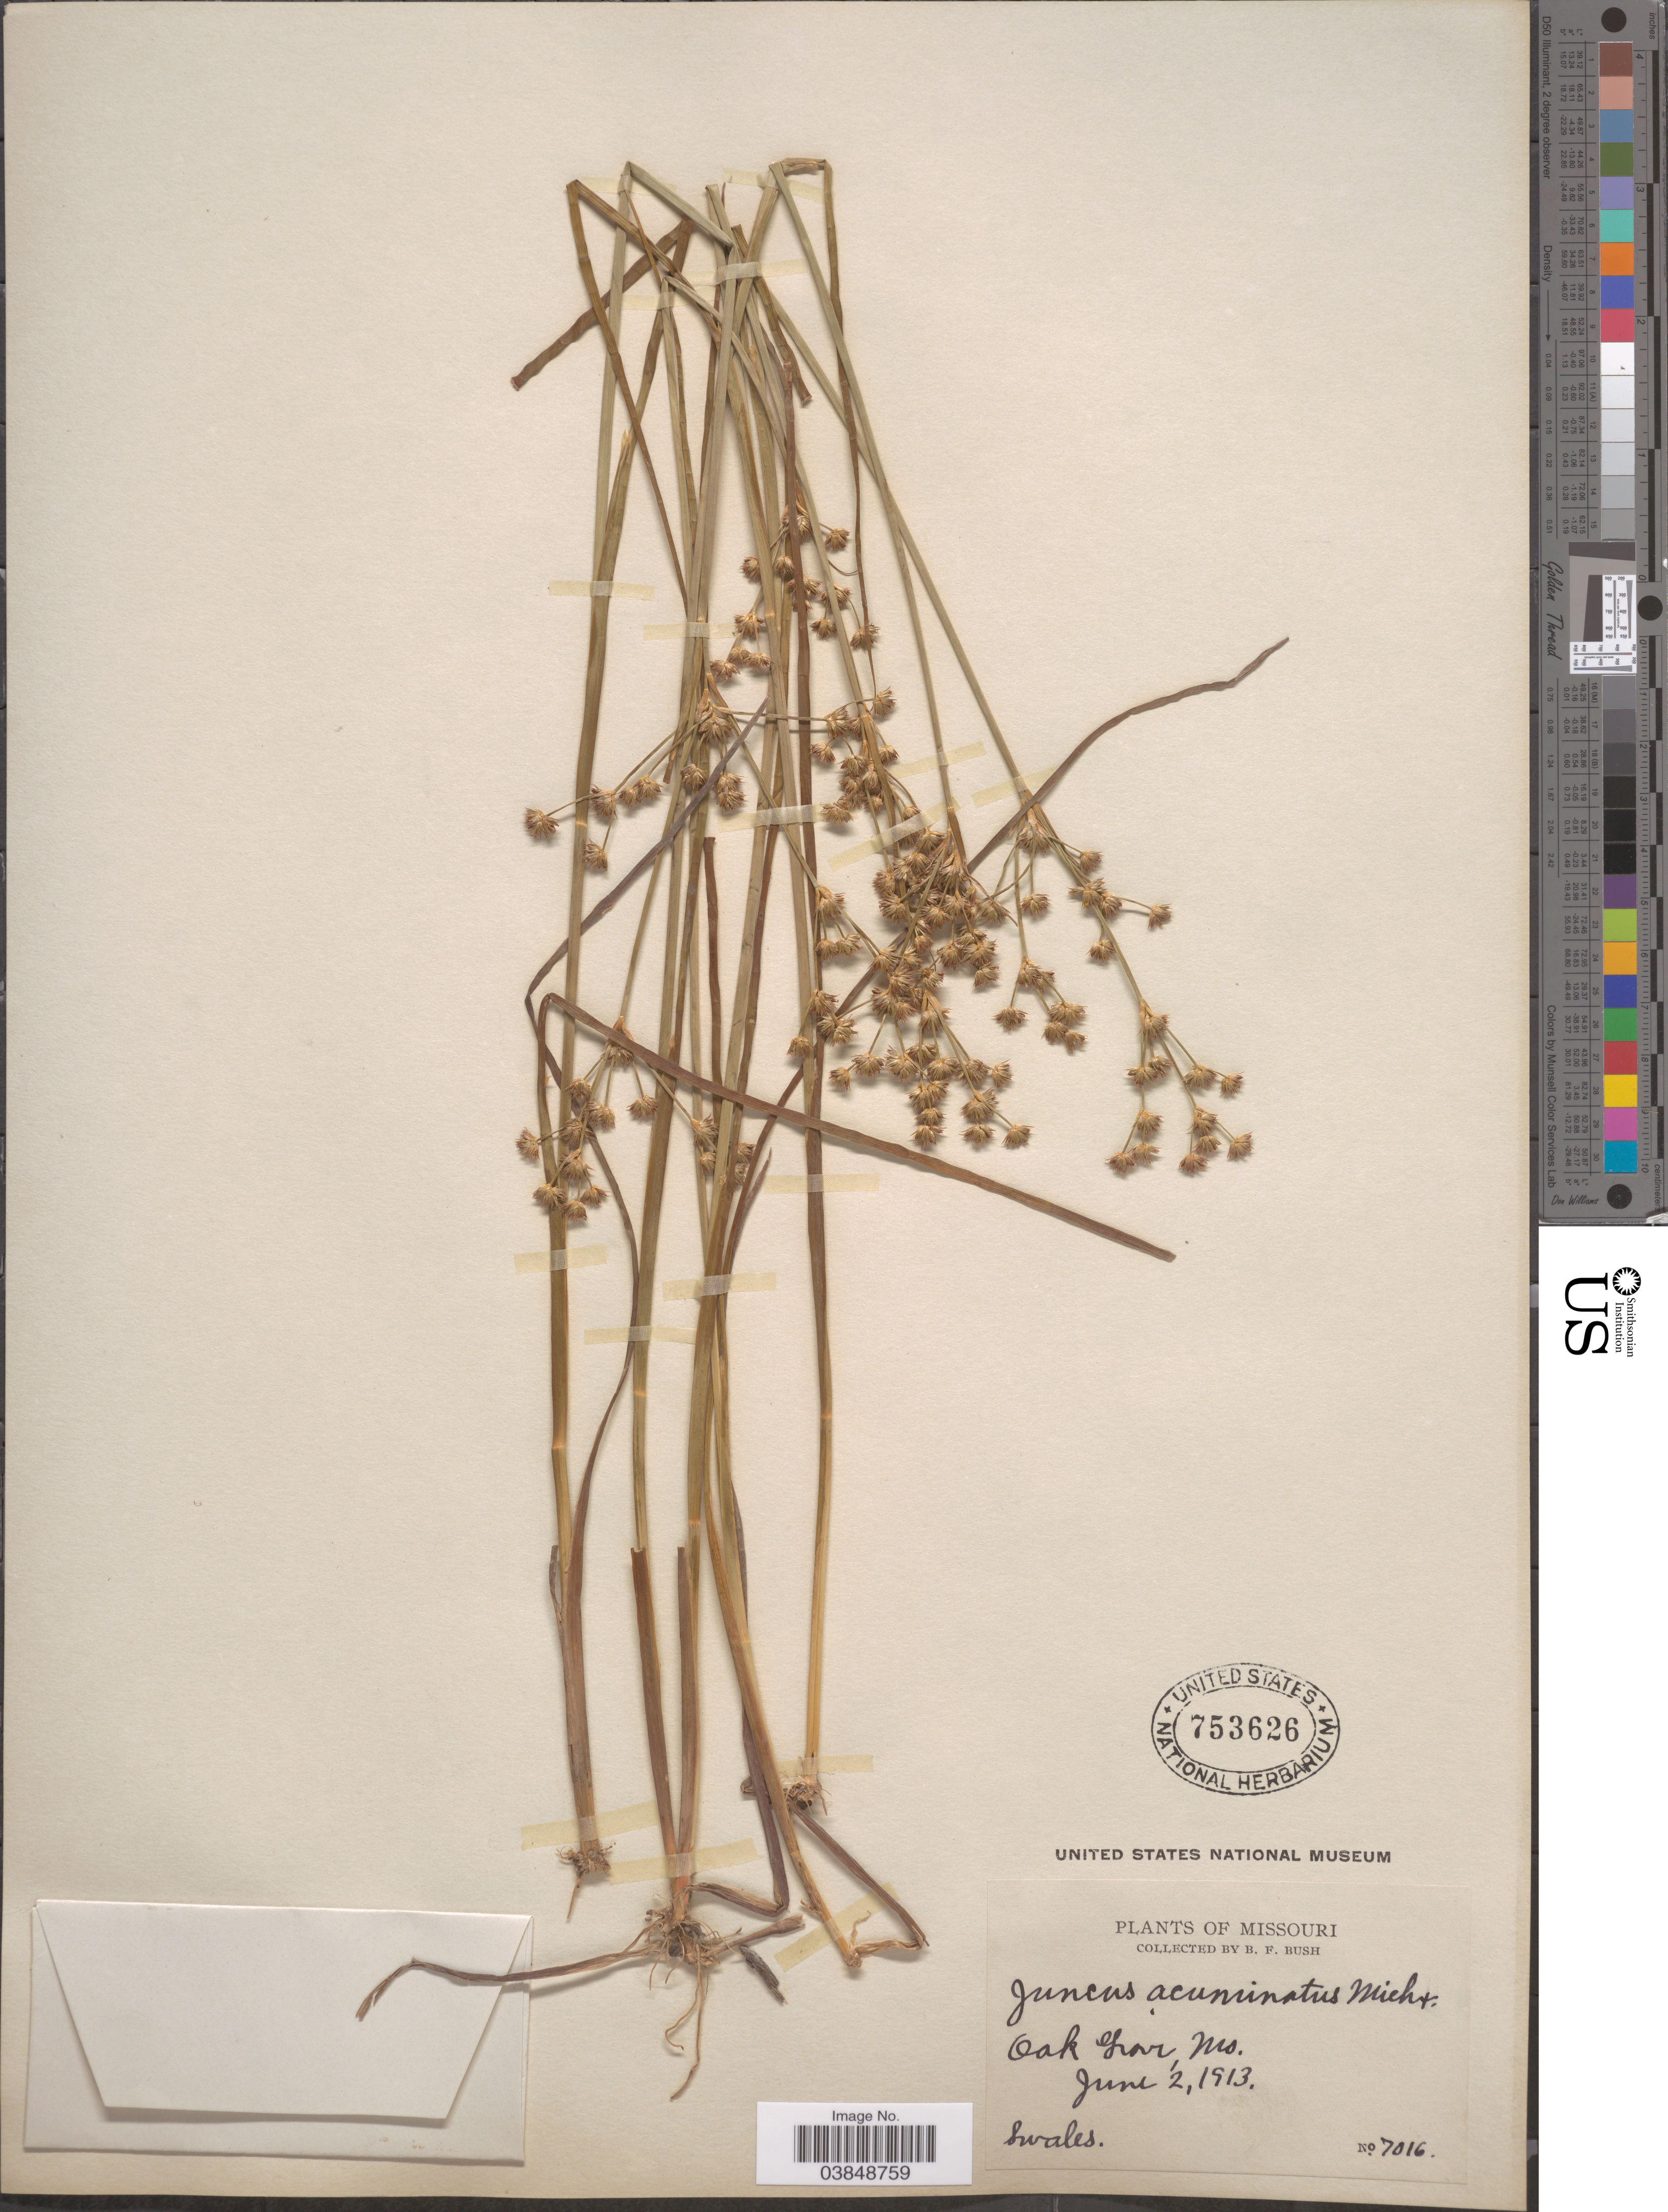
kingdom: Plantae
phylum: Tracheophyta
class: Liliopsida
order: Poales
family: Juncaceae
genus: Juncus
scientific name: Juncus acuminatus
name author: Michx.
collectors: B. F. Bush & -. Swales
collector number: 7016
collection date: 1913-06-02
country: United States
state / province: Missouri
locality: Oak Grove.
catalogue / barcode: US 753626